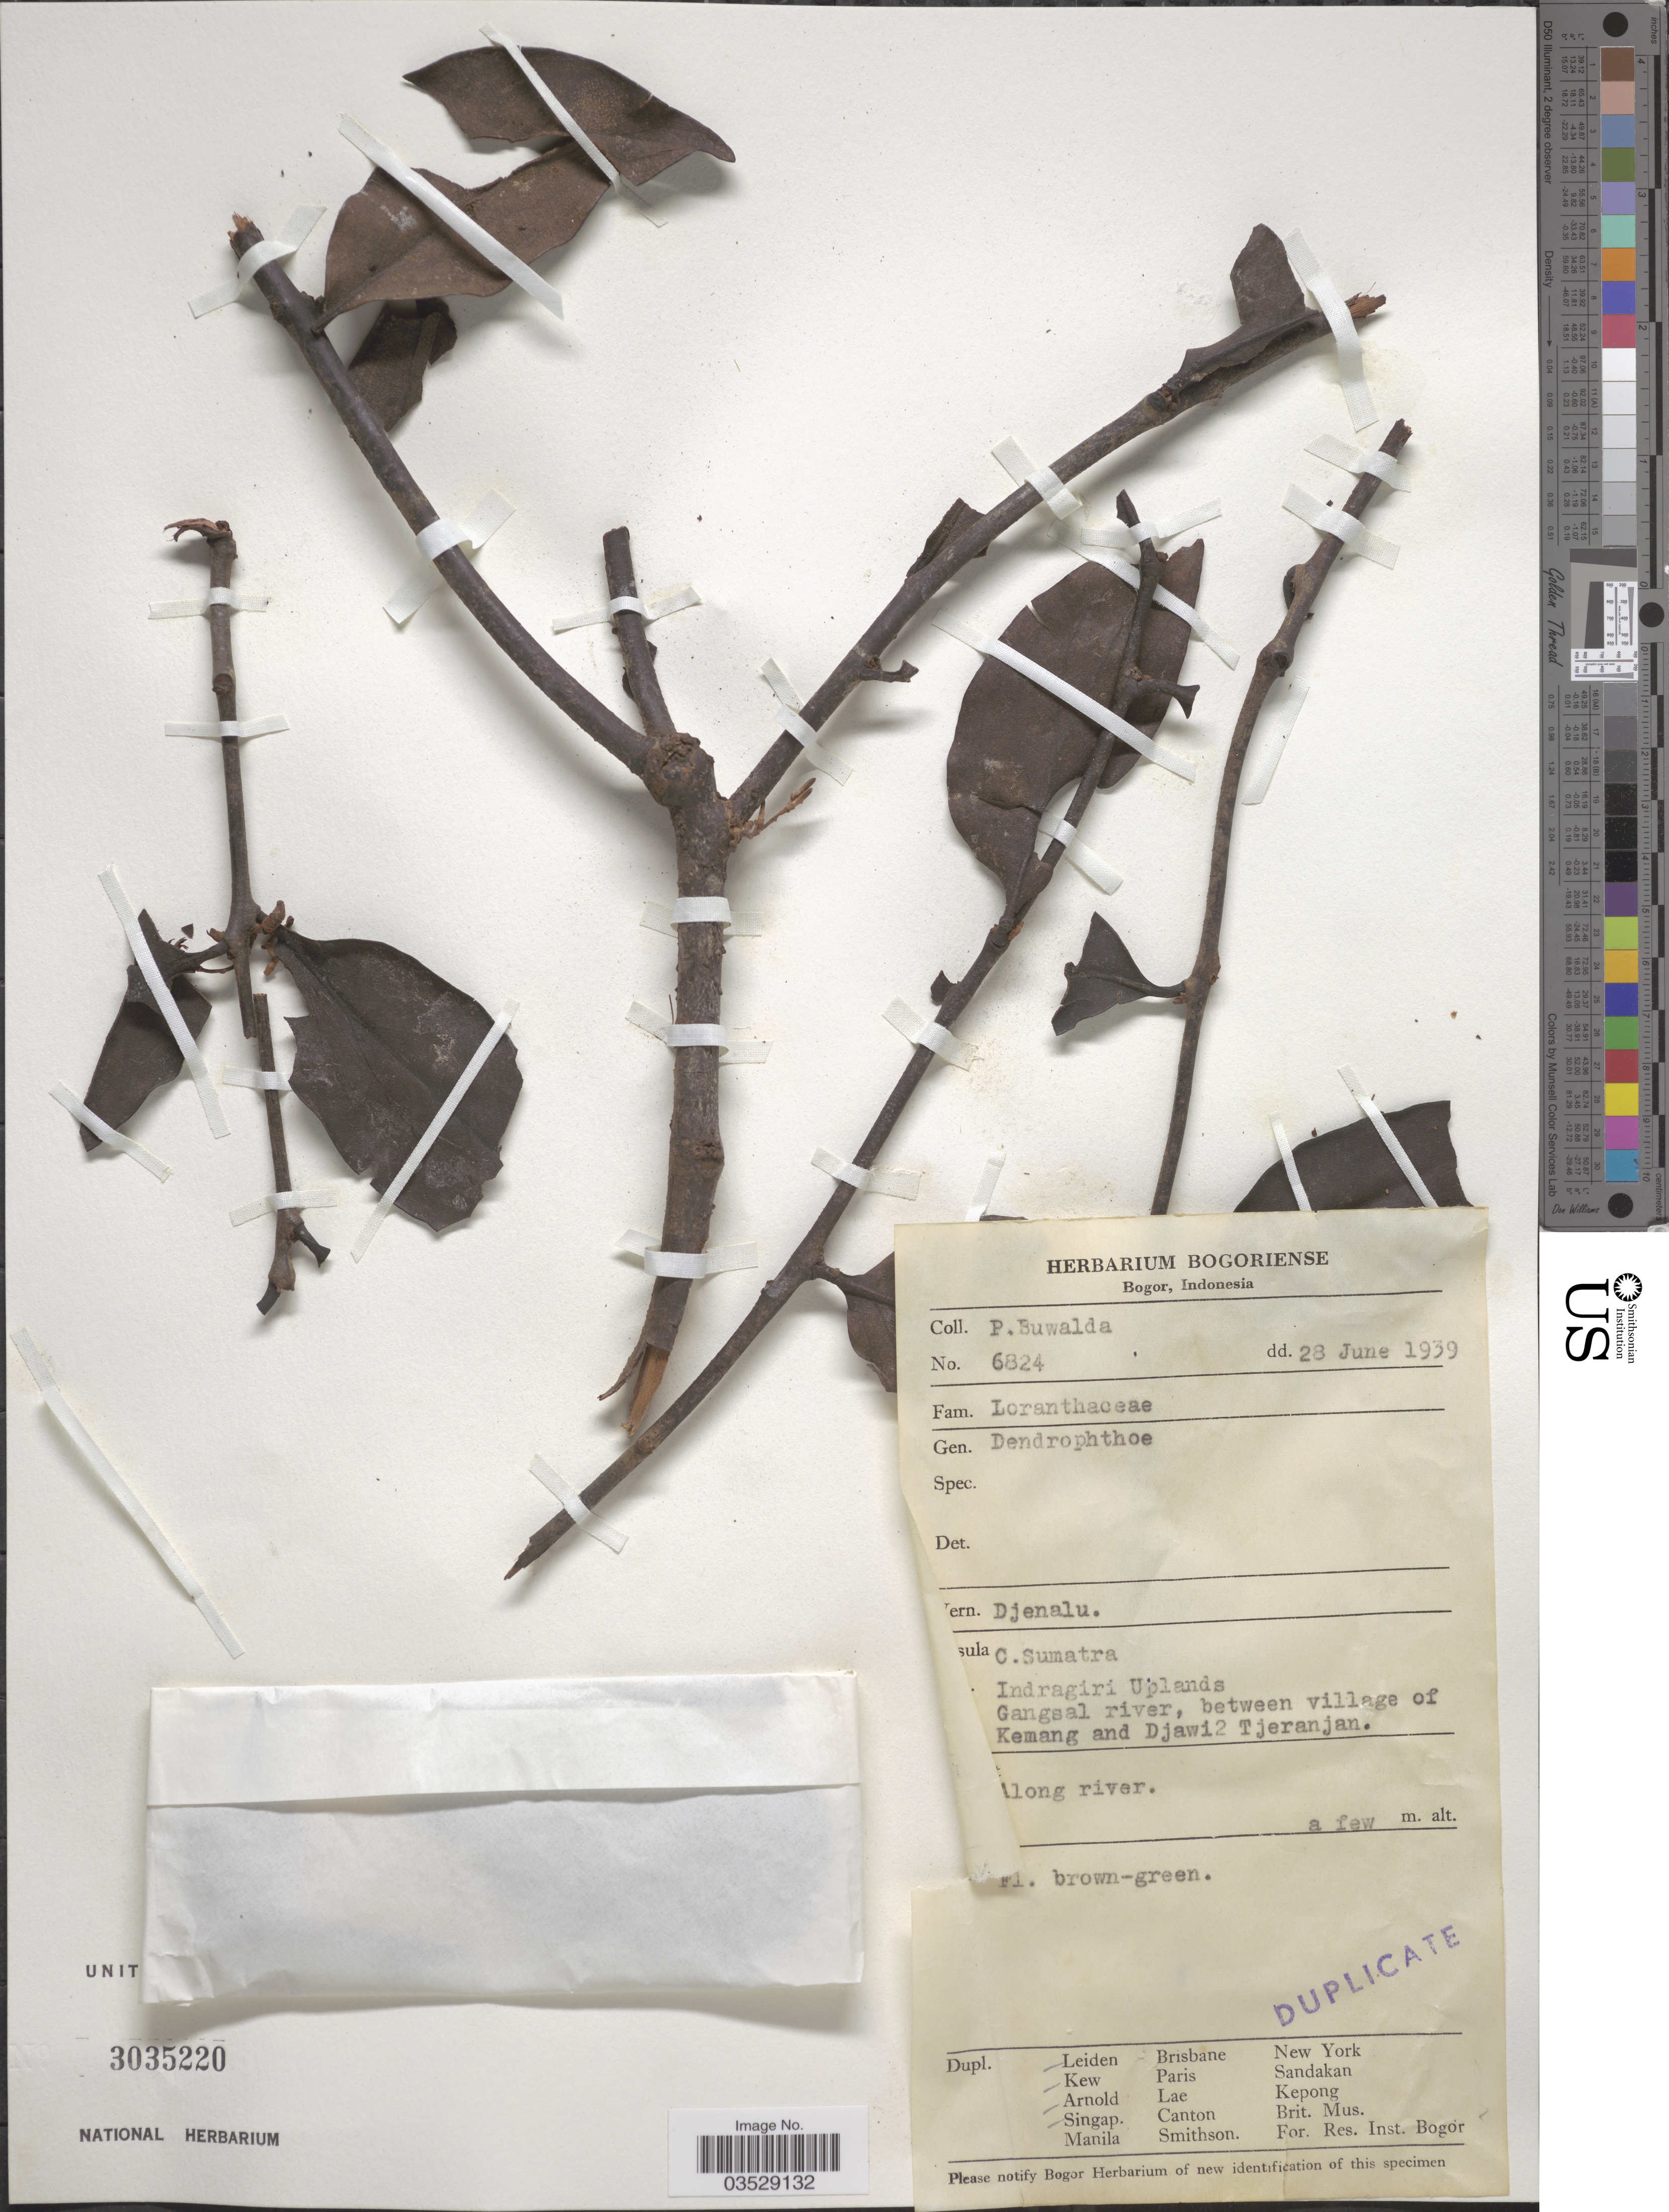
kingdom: Plantae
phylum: Tracheophyta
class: Magnoliopsida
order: Santalales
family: Loranthaceae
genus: Dendrophthoe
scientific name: Dendrophthoe sp.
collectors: P. Buwalda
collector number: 6824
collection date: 1939-06-28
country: Indonesia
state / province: Sumatra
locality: [illegible text]sula C. Sumatra. Indragiri Uplands. Gangsal river, between village of Kemang and Djawi2 Tjeranjan.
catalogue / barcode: US 3035220